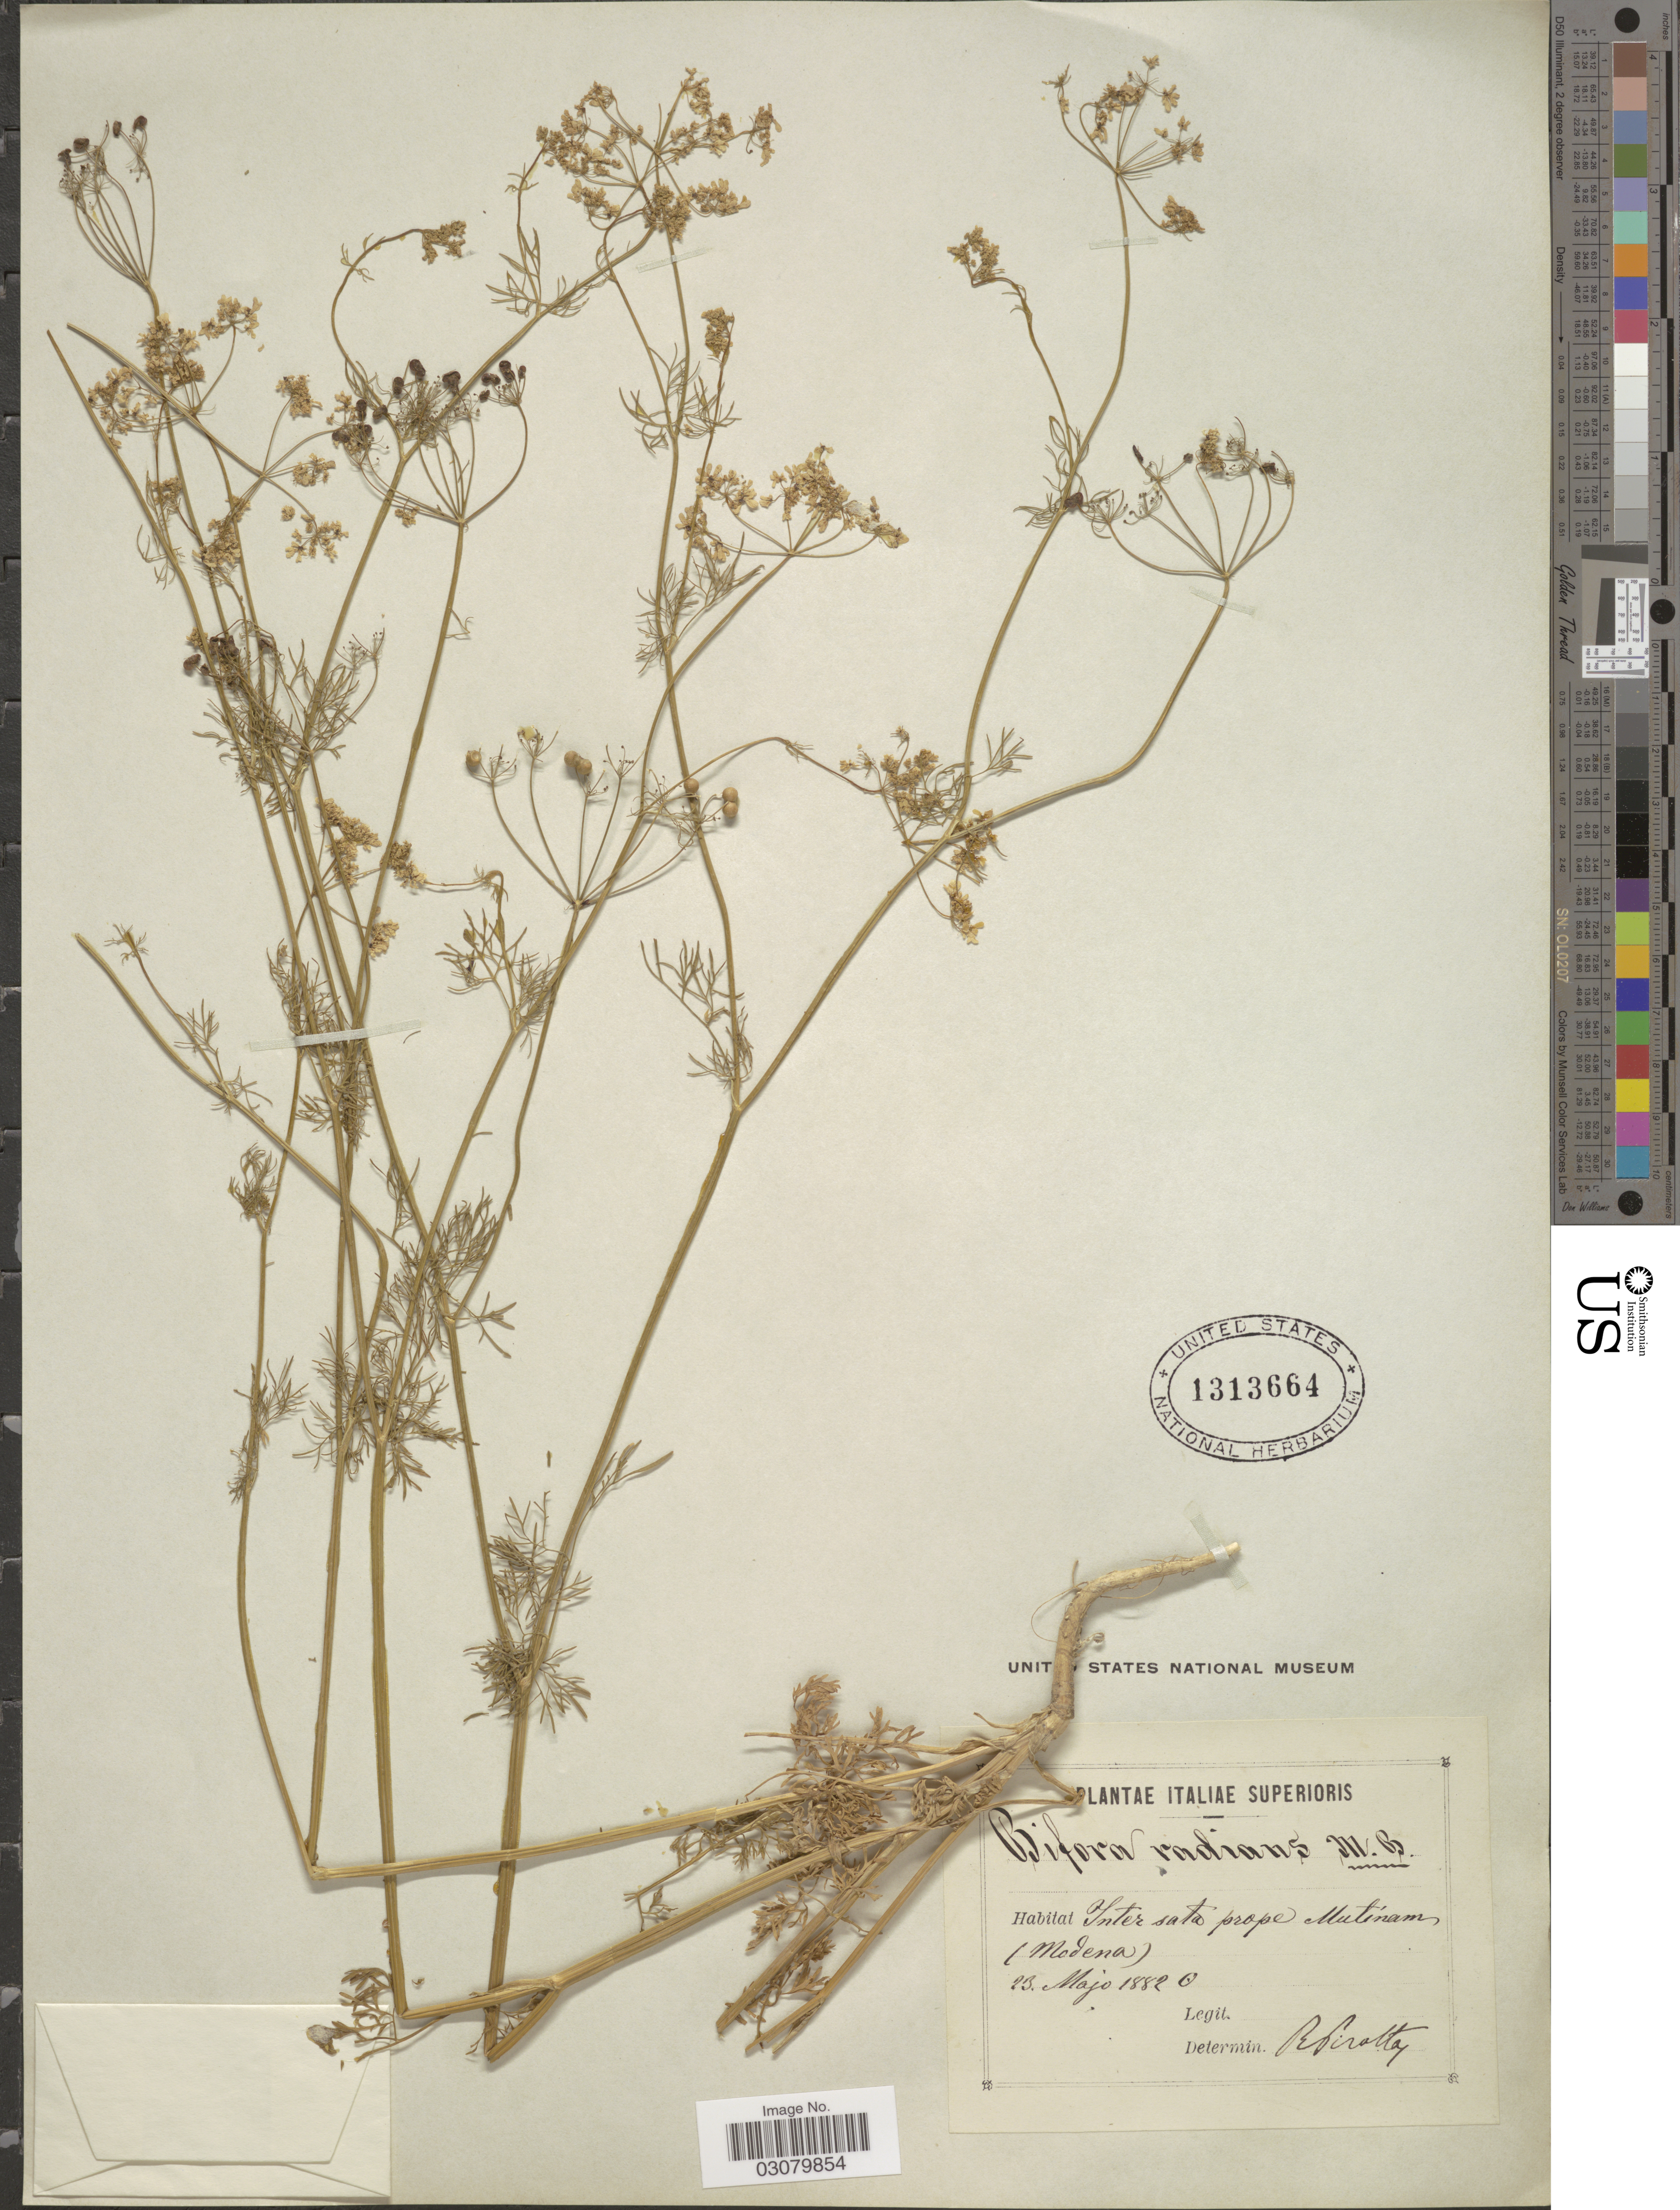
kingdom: Plantae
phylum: Tracheophyta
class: Magnoliopsida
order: Apiales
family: Apiaceae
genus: Bifora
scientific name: Bifora radians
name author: M. Bieb.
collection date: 1882-05-23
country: Italy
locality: Italiae Superioris. Inter sato prope Mutinam (Modena).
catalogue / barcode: US 1313664